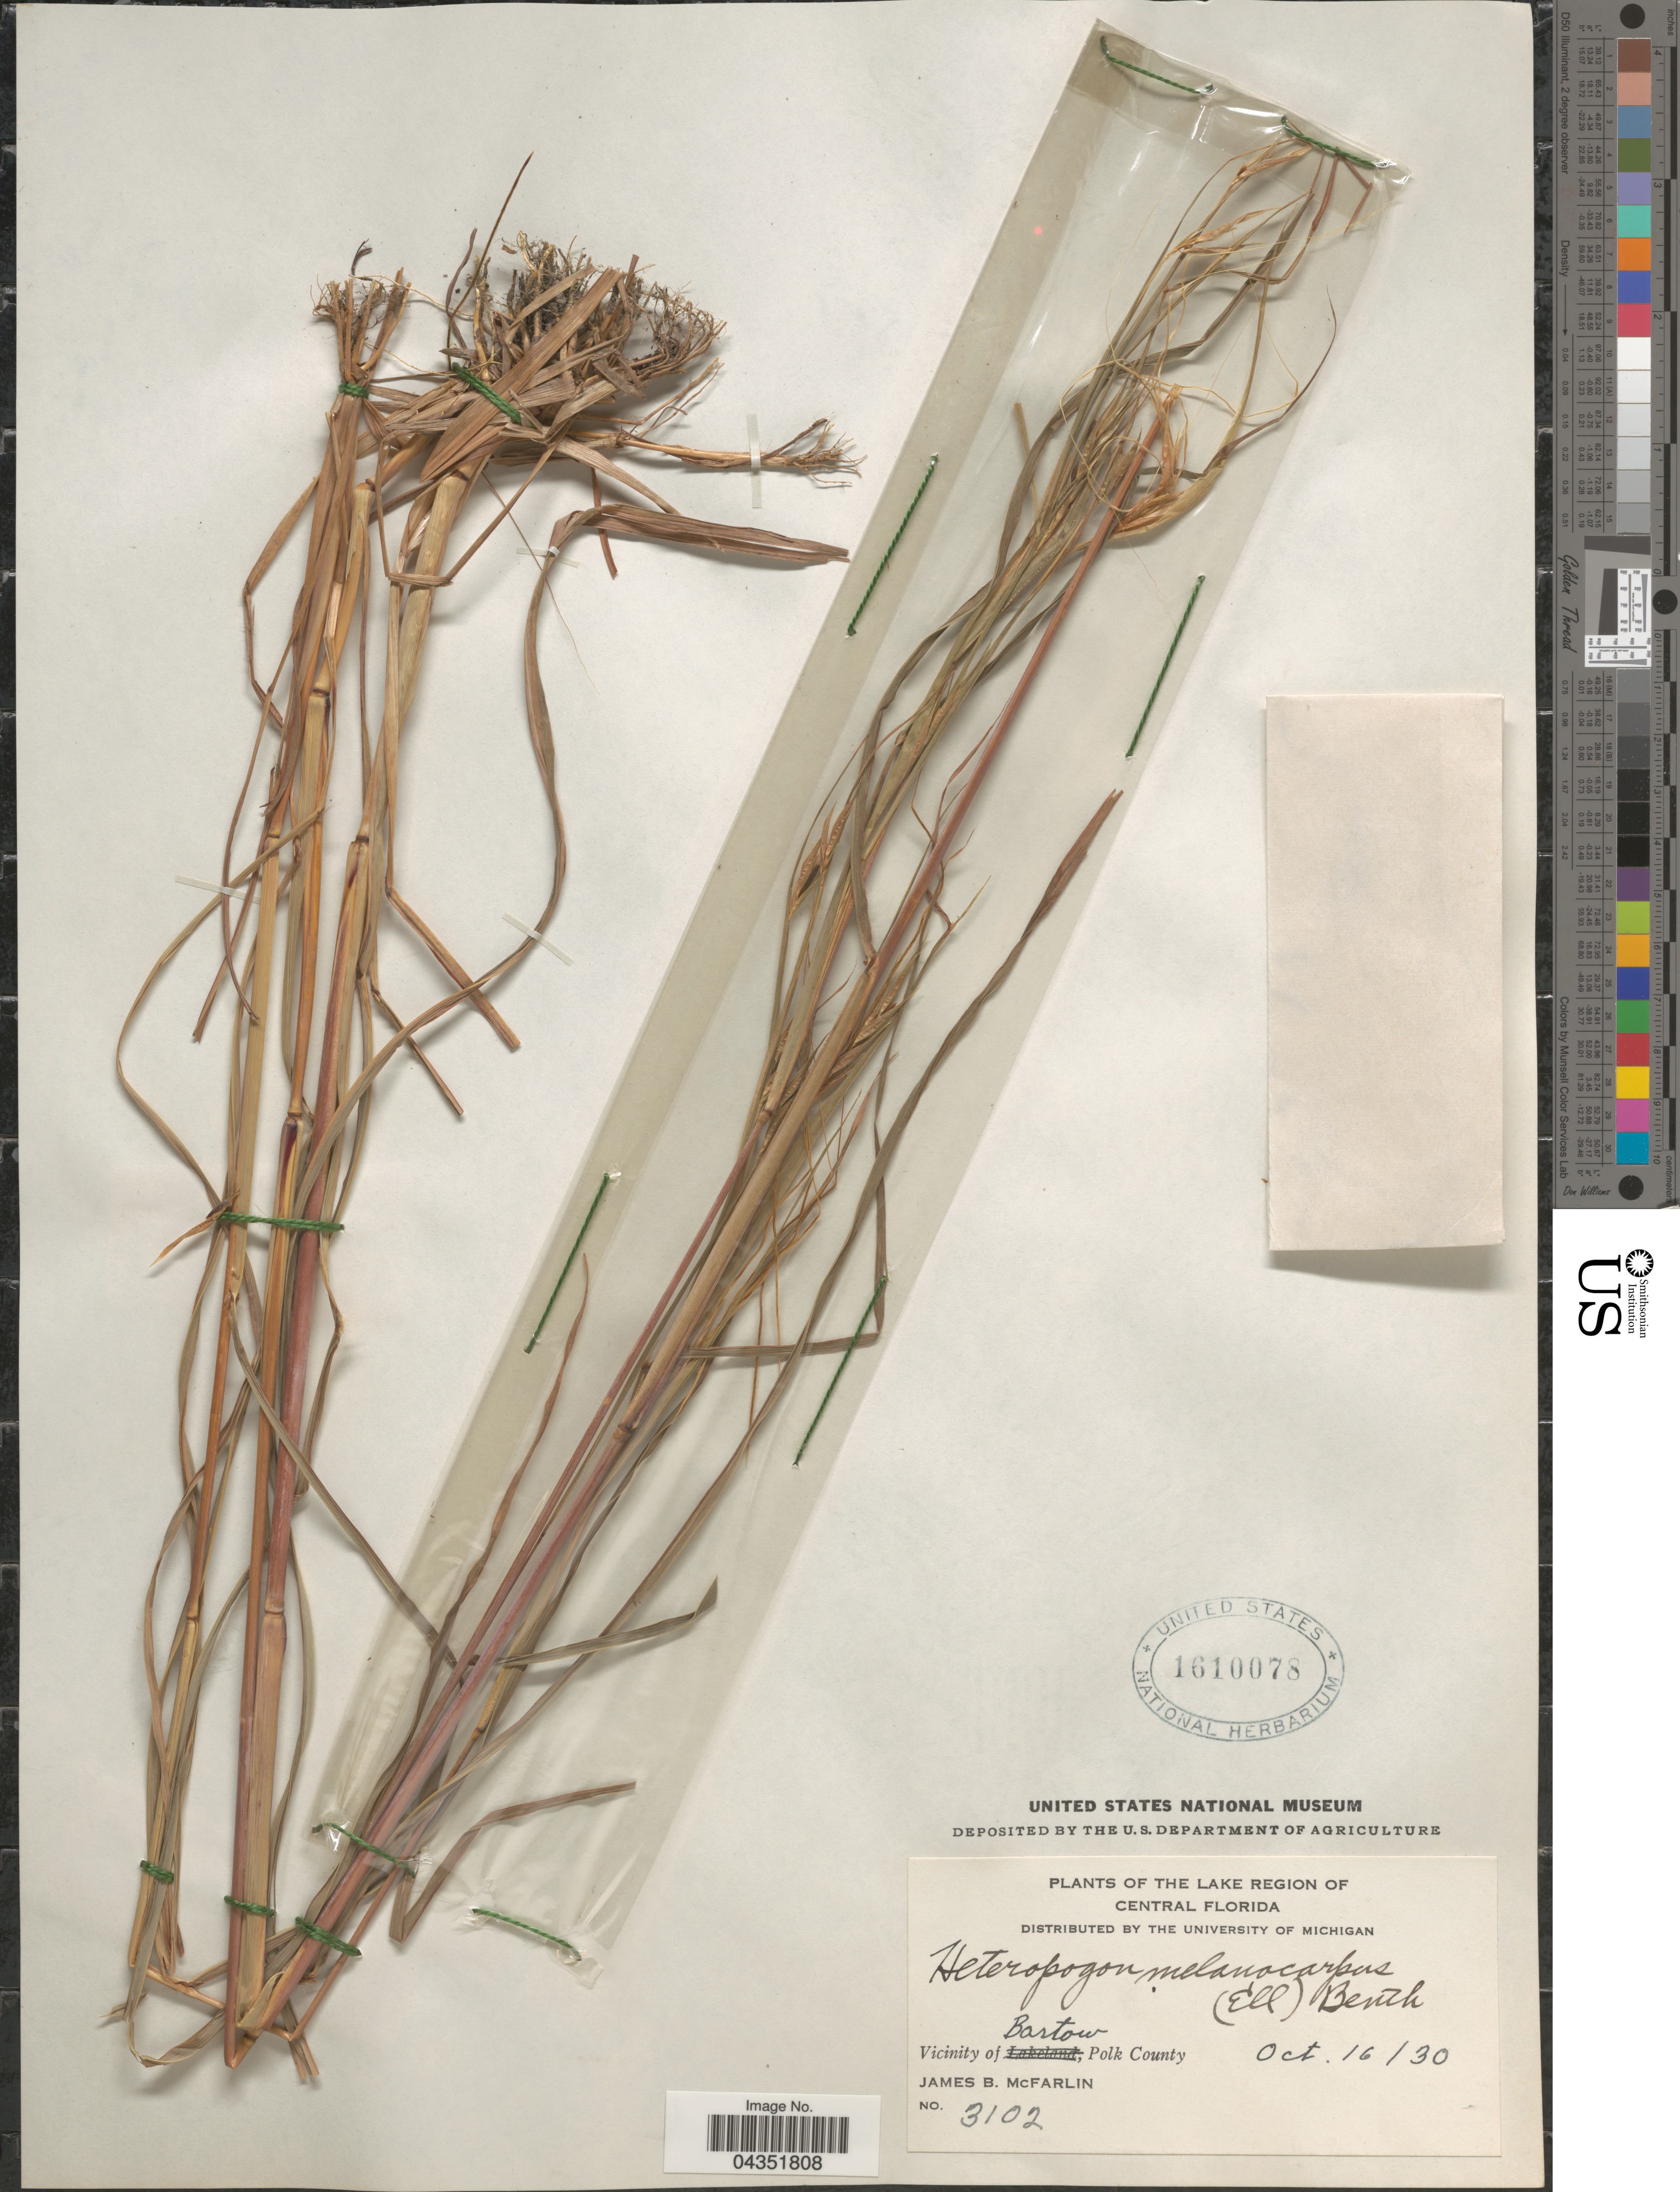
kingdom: Plantae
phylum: Tracheophyta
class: Liliopsida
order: Poales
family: Poaceae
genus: Heteropogon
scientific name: Heteropogon melanocarpus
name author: (Elliott) Benth.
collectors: J. McFarlin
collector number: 3102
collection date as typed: Transcribed d/m/y: 16/10/30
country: United States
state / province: Florida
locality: Lake Region of Central Florida. Vicinity of Bartow, Polk County.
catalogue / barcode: US 1610078